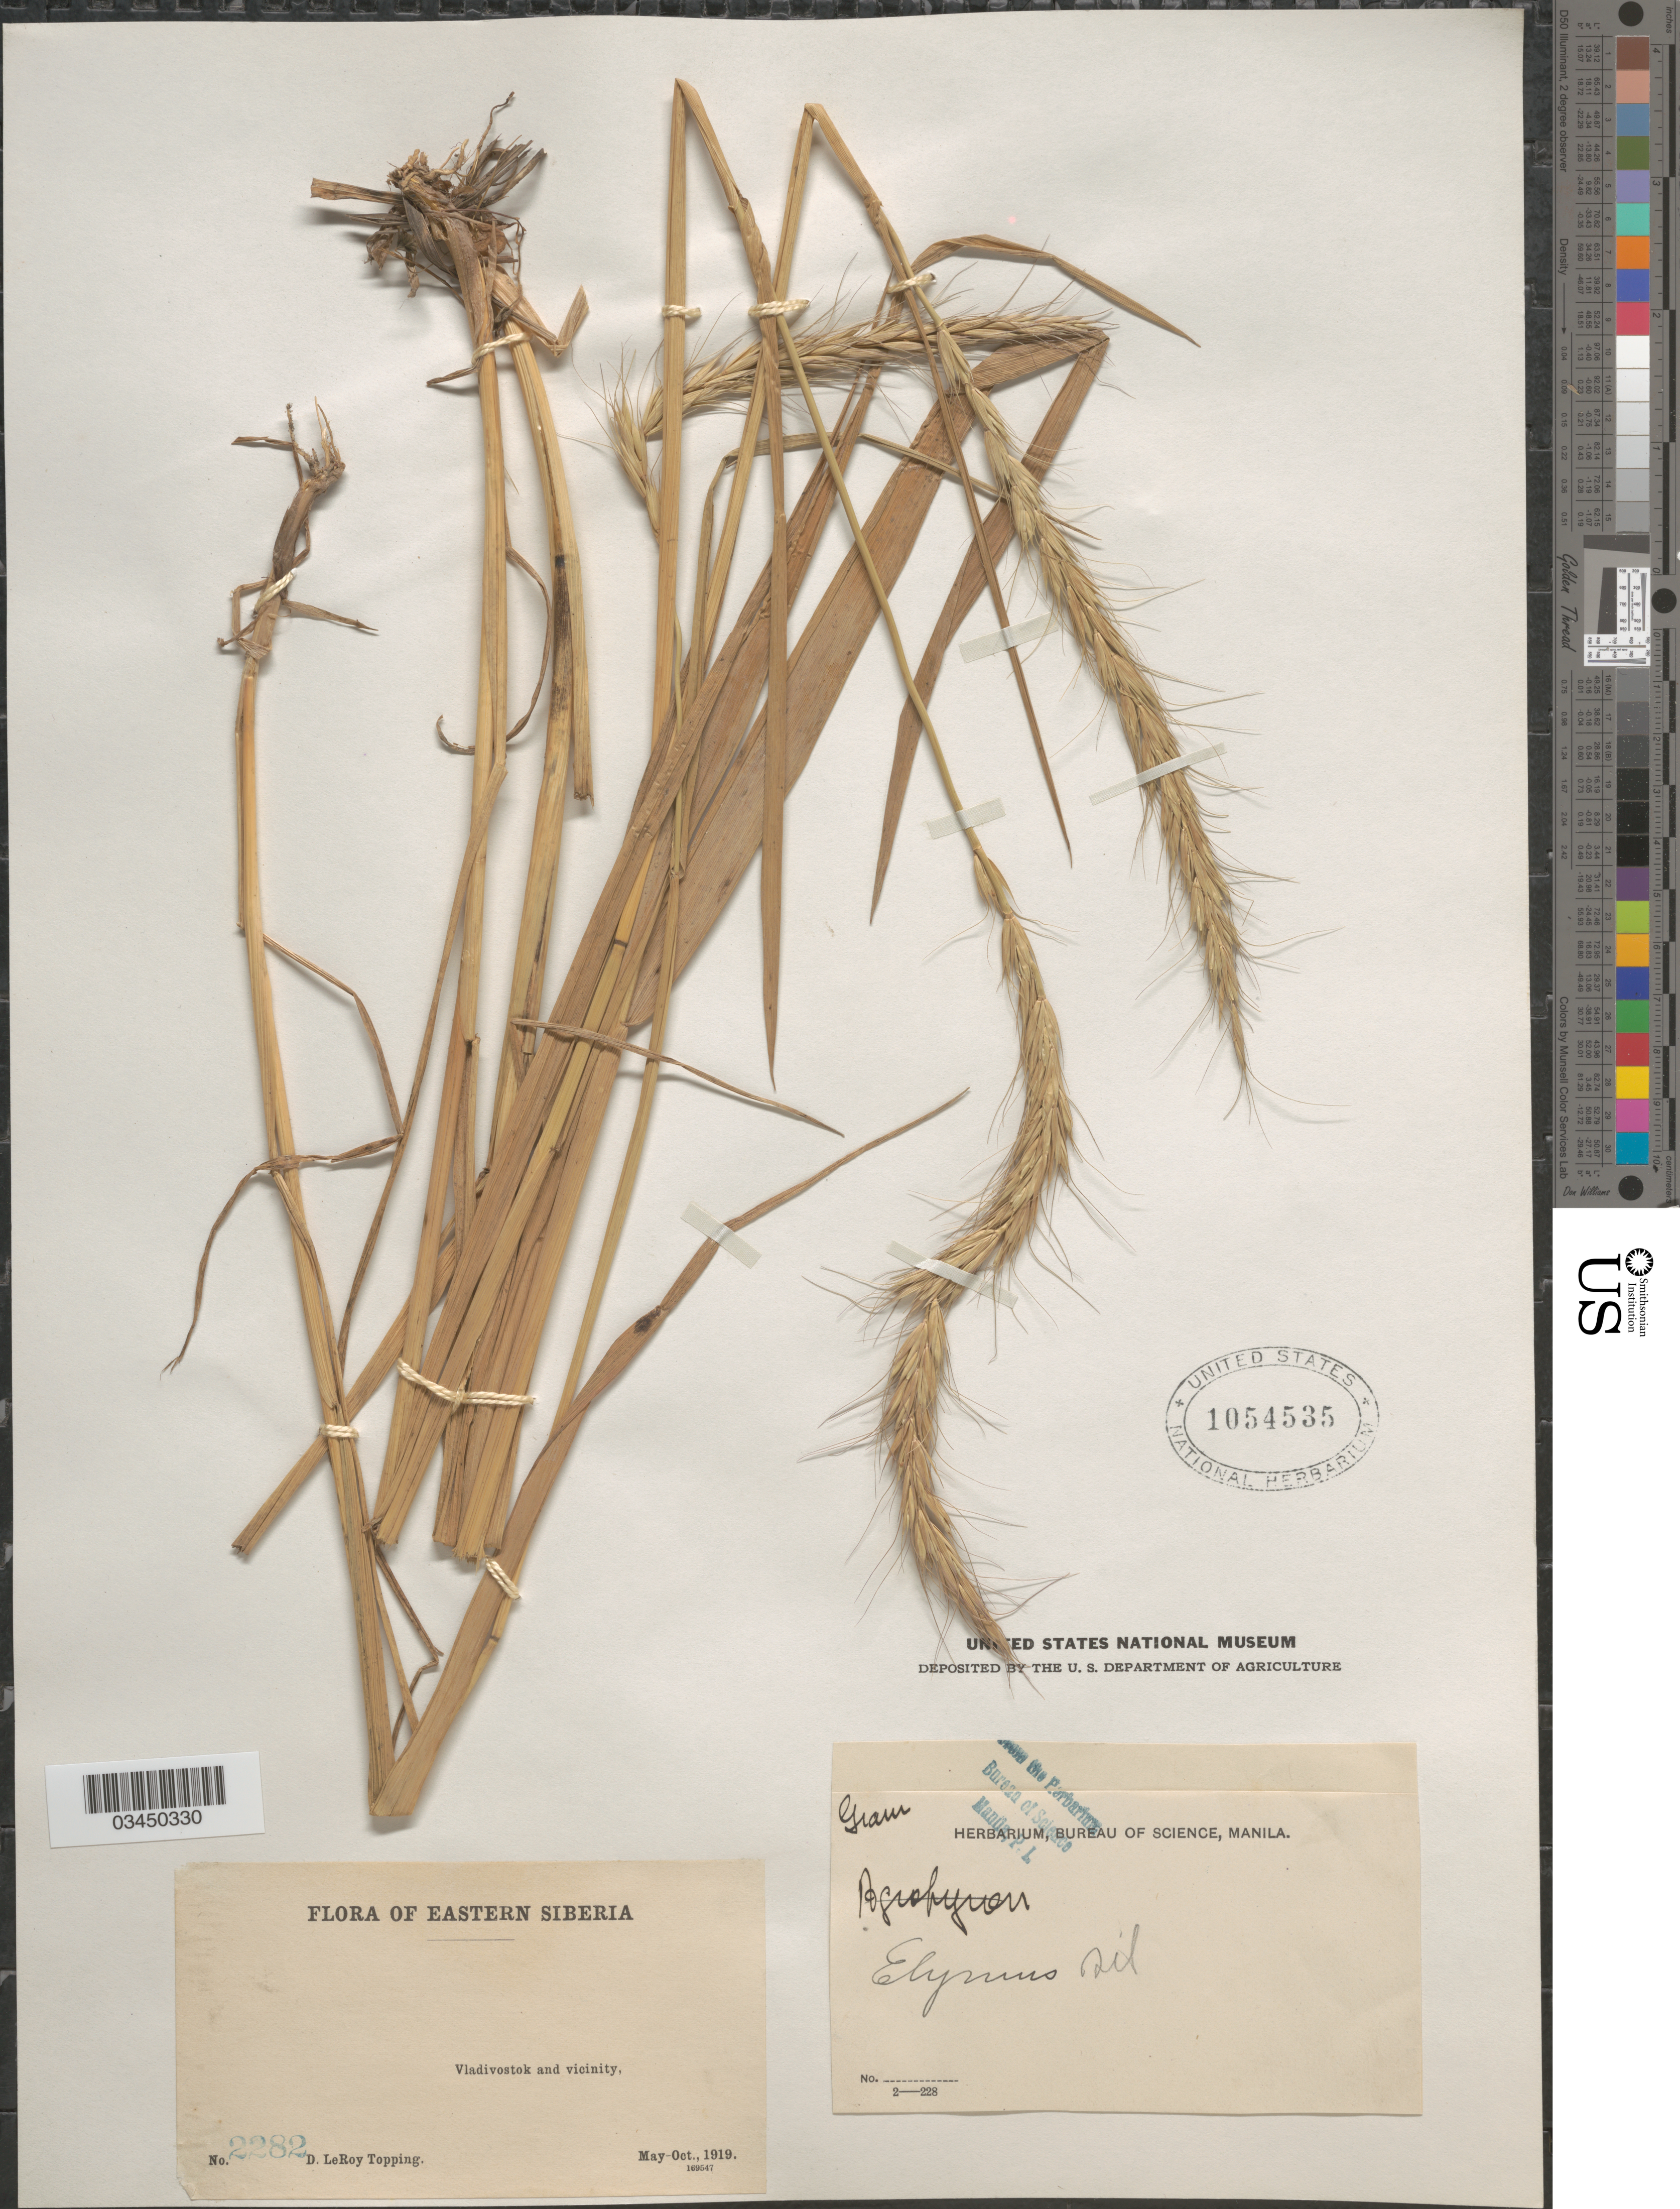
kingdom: Plantae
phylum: Tracheophyta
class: Liliopsida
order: Poales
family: Poaceae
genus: Elymus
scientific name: Elymus dahuricus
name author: Turcz. ex Griseb.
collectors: D. L. Topping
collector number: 2282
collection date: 1919-05/1919-10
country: Russian Federation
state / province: Primorsky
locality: Eastern Siberia. Vladivostok and vicinity.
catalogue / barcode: US 1054535